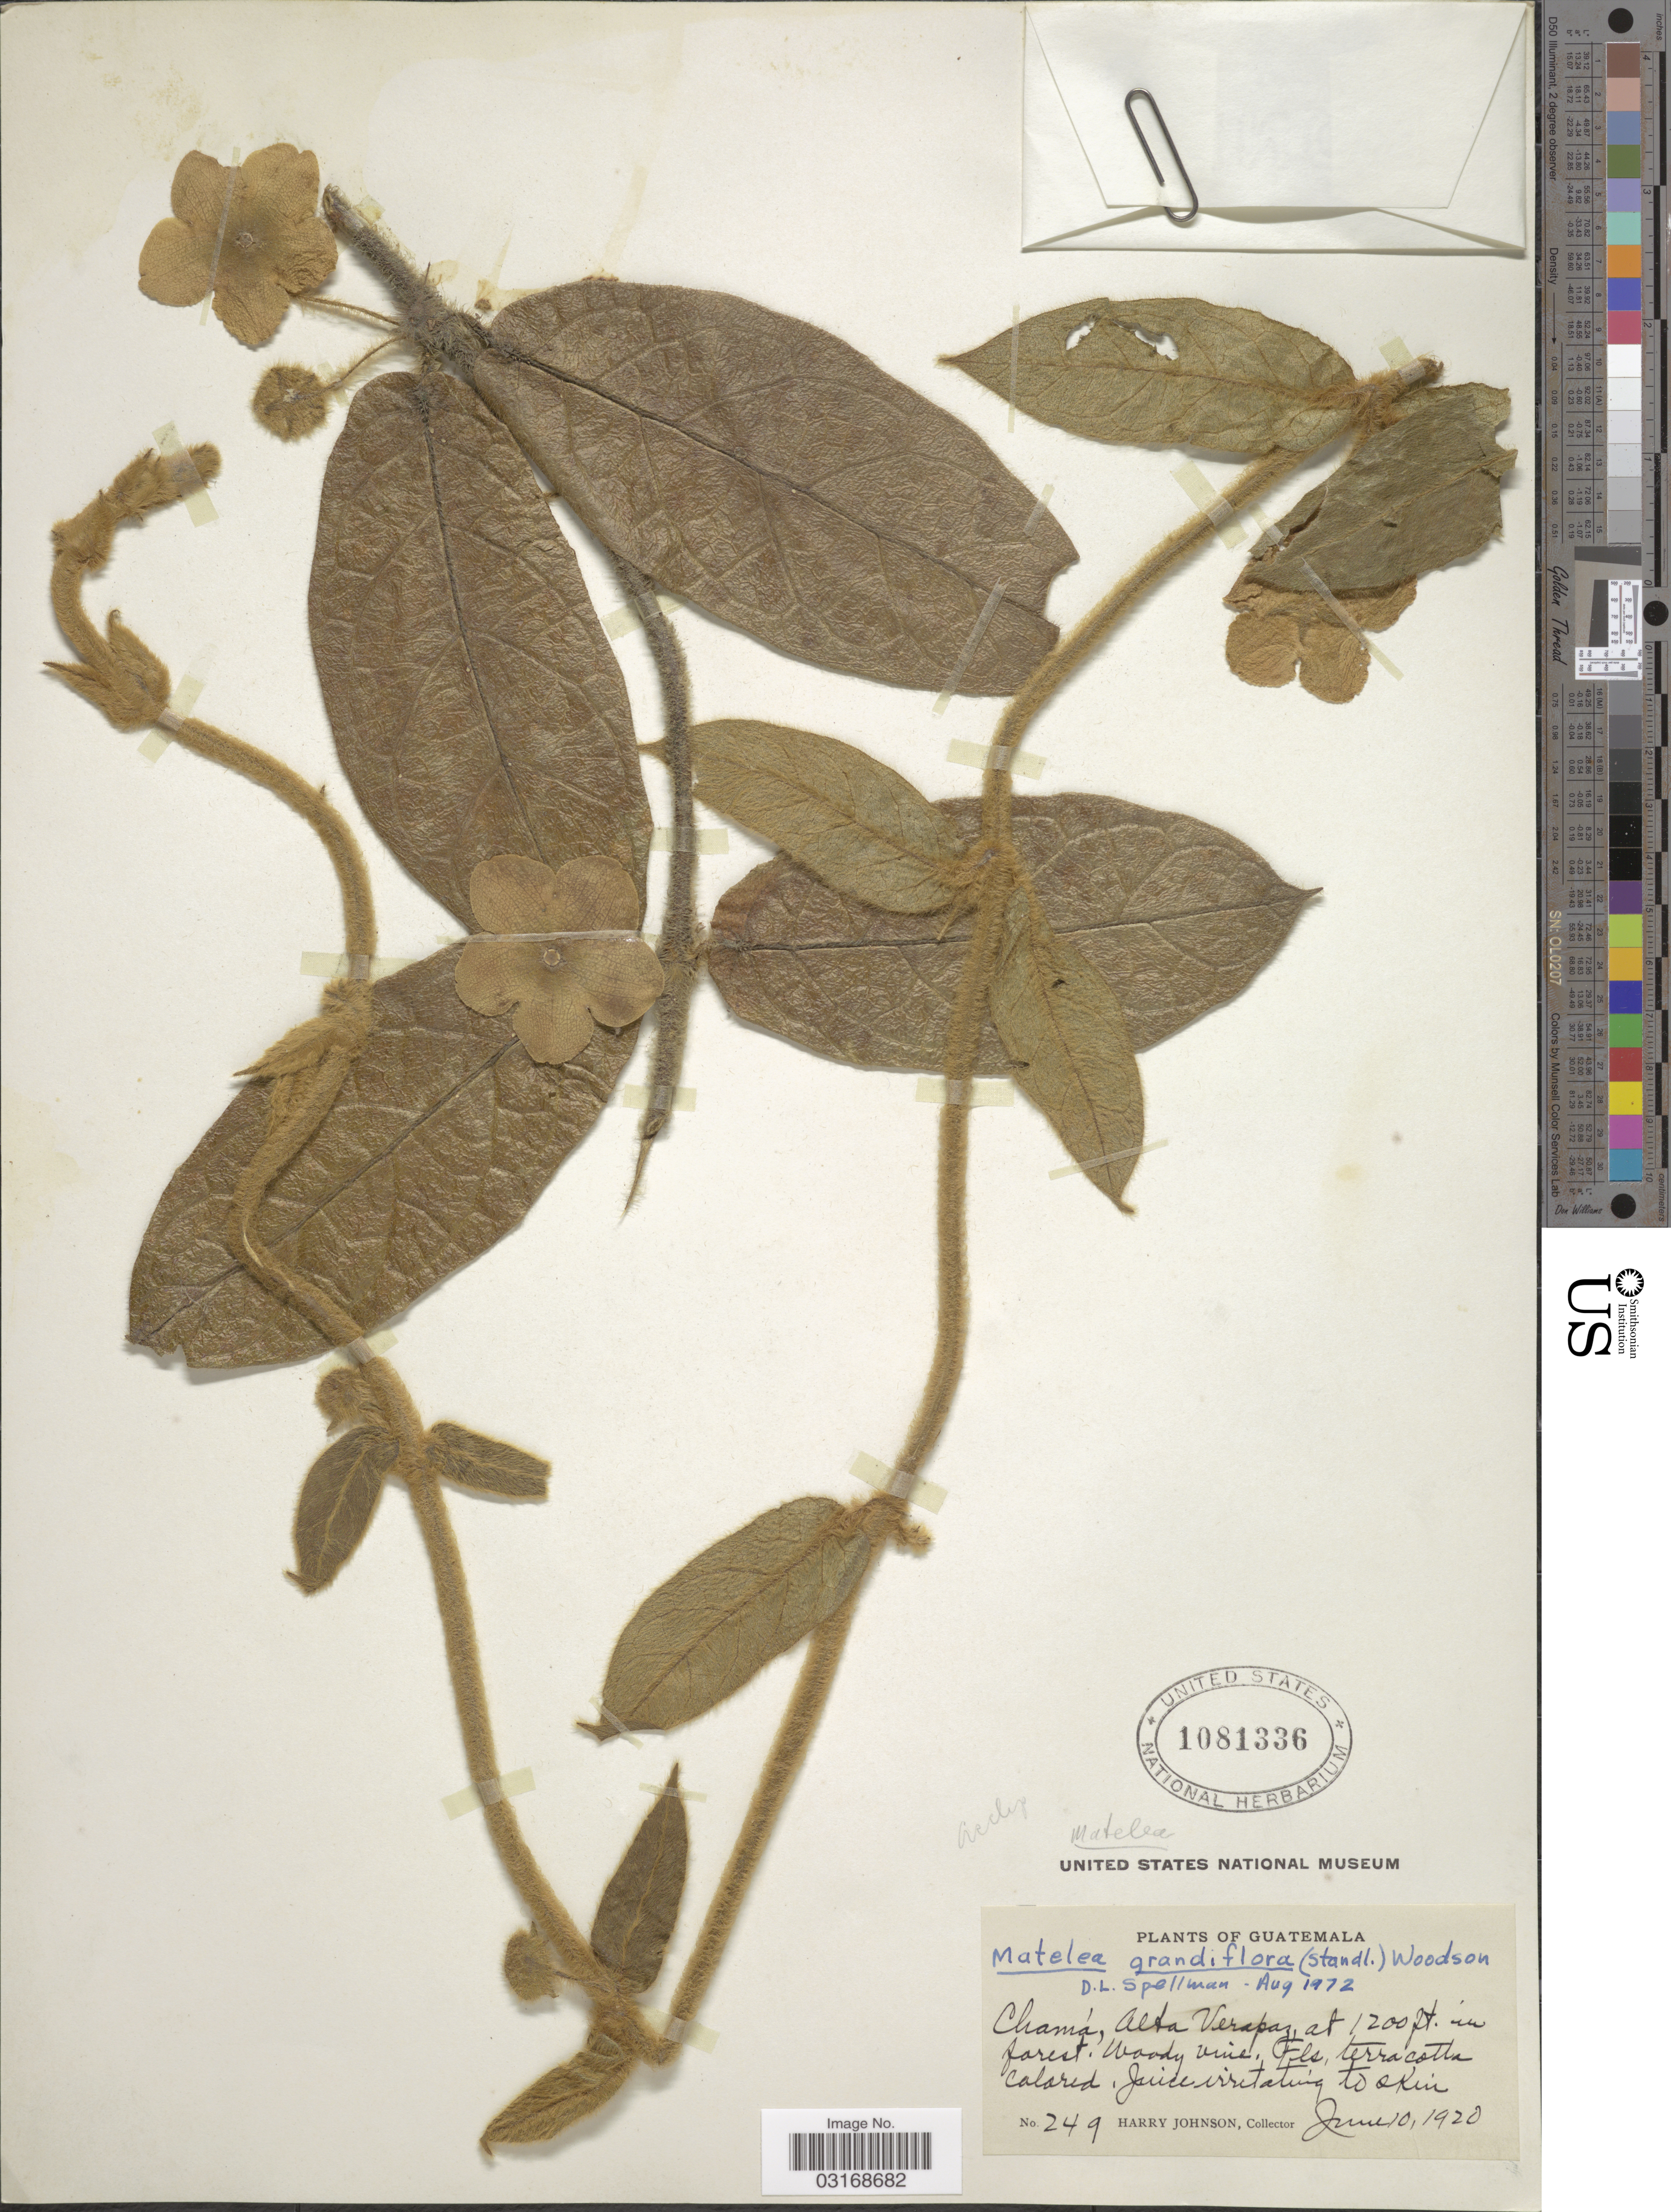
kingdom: Plantae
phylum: Tracheophyta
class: Magnoliopsida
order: Gentianales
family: Apocynaceae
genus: Matelea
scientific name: Matelea grandiflora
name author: Woodson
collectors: H. Johnson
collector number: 249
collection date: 1920-06-10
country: Guatemala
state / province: Alta Verapaz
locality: Chamá, Alta Verapaz.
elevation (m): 366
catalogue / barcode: US 1081336